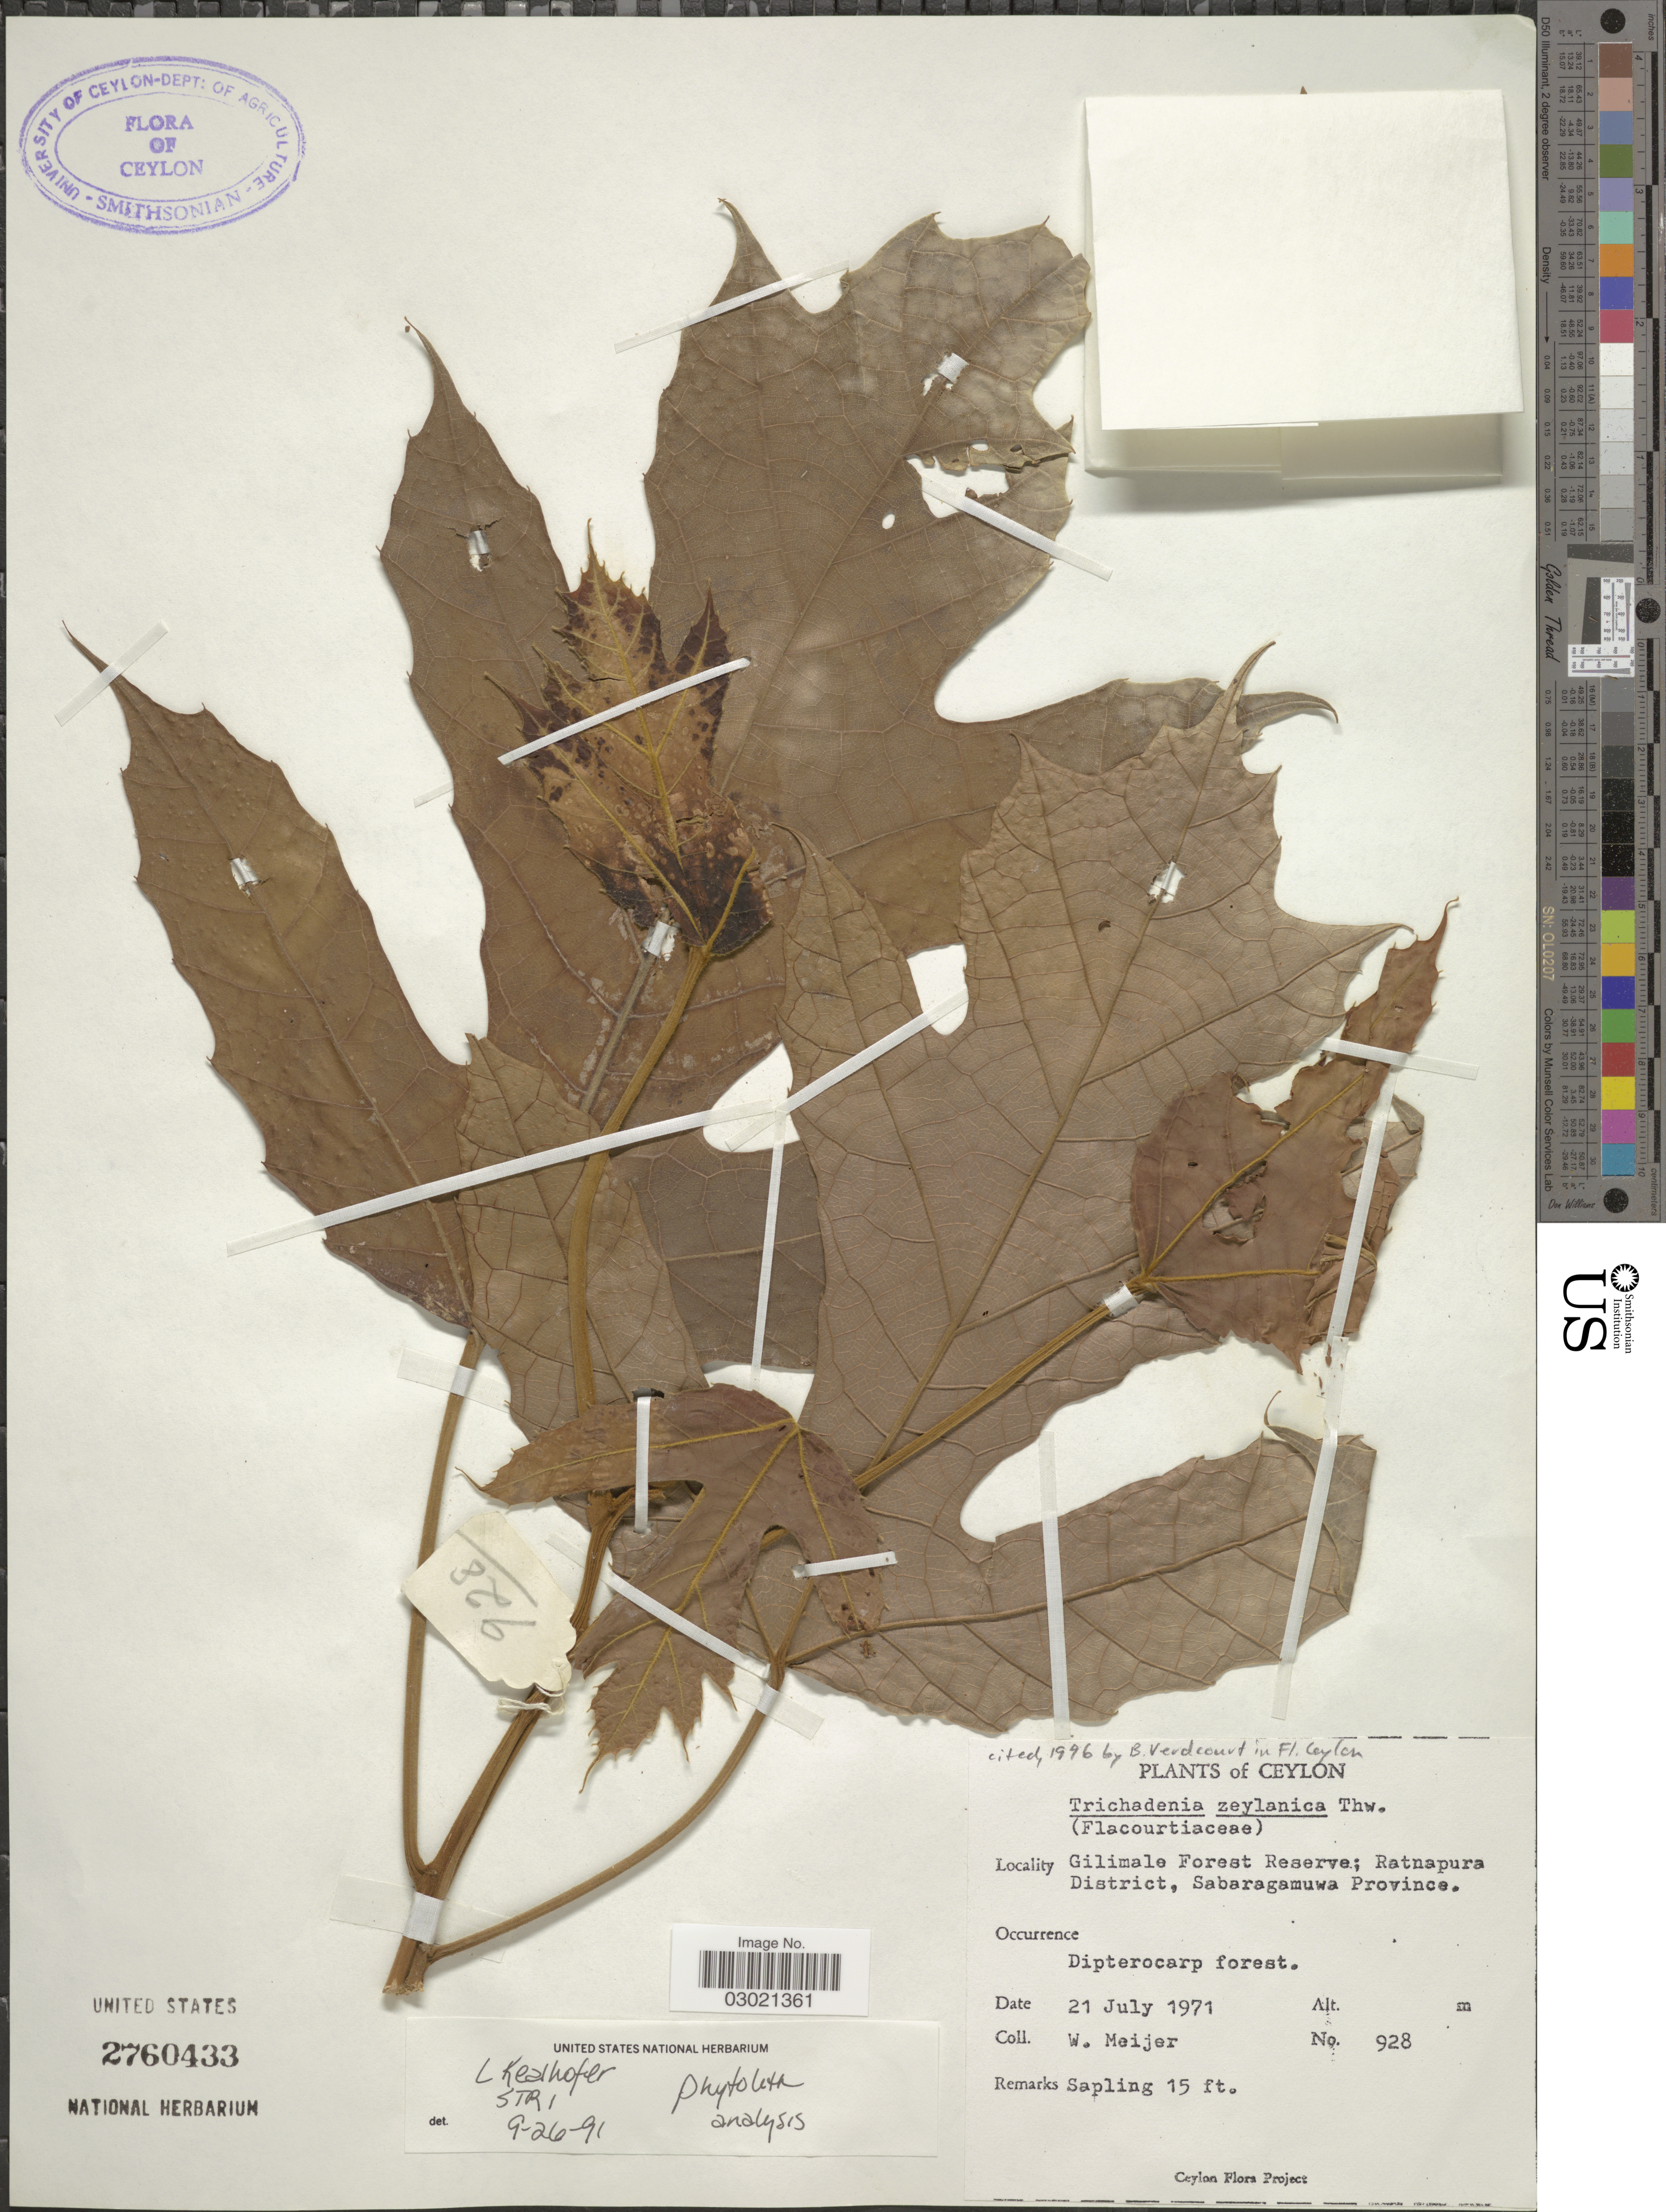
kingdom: Plantae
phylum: Tracheophyta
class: Magnoliopsida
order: Malpighiales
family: Achariaceae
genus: Trichadenia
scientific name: Trichadenia zeylanica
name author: Thwaites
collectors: W. Meijer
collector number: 928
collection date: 1971-07-21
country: Sri Lanka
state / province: Sabaragamuwa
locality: Ceylon. Gilimale Forest Reserve; Ratnapura District.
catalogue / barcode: US 2760433